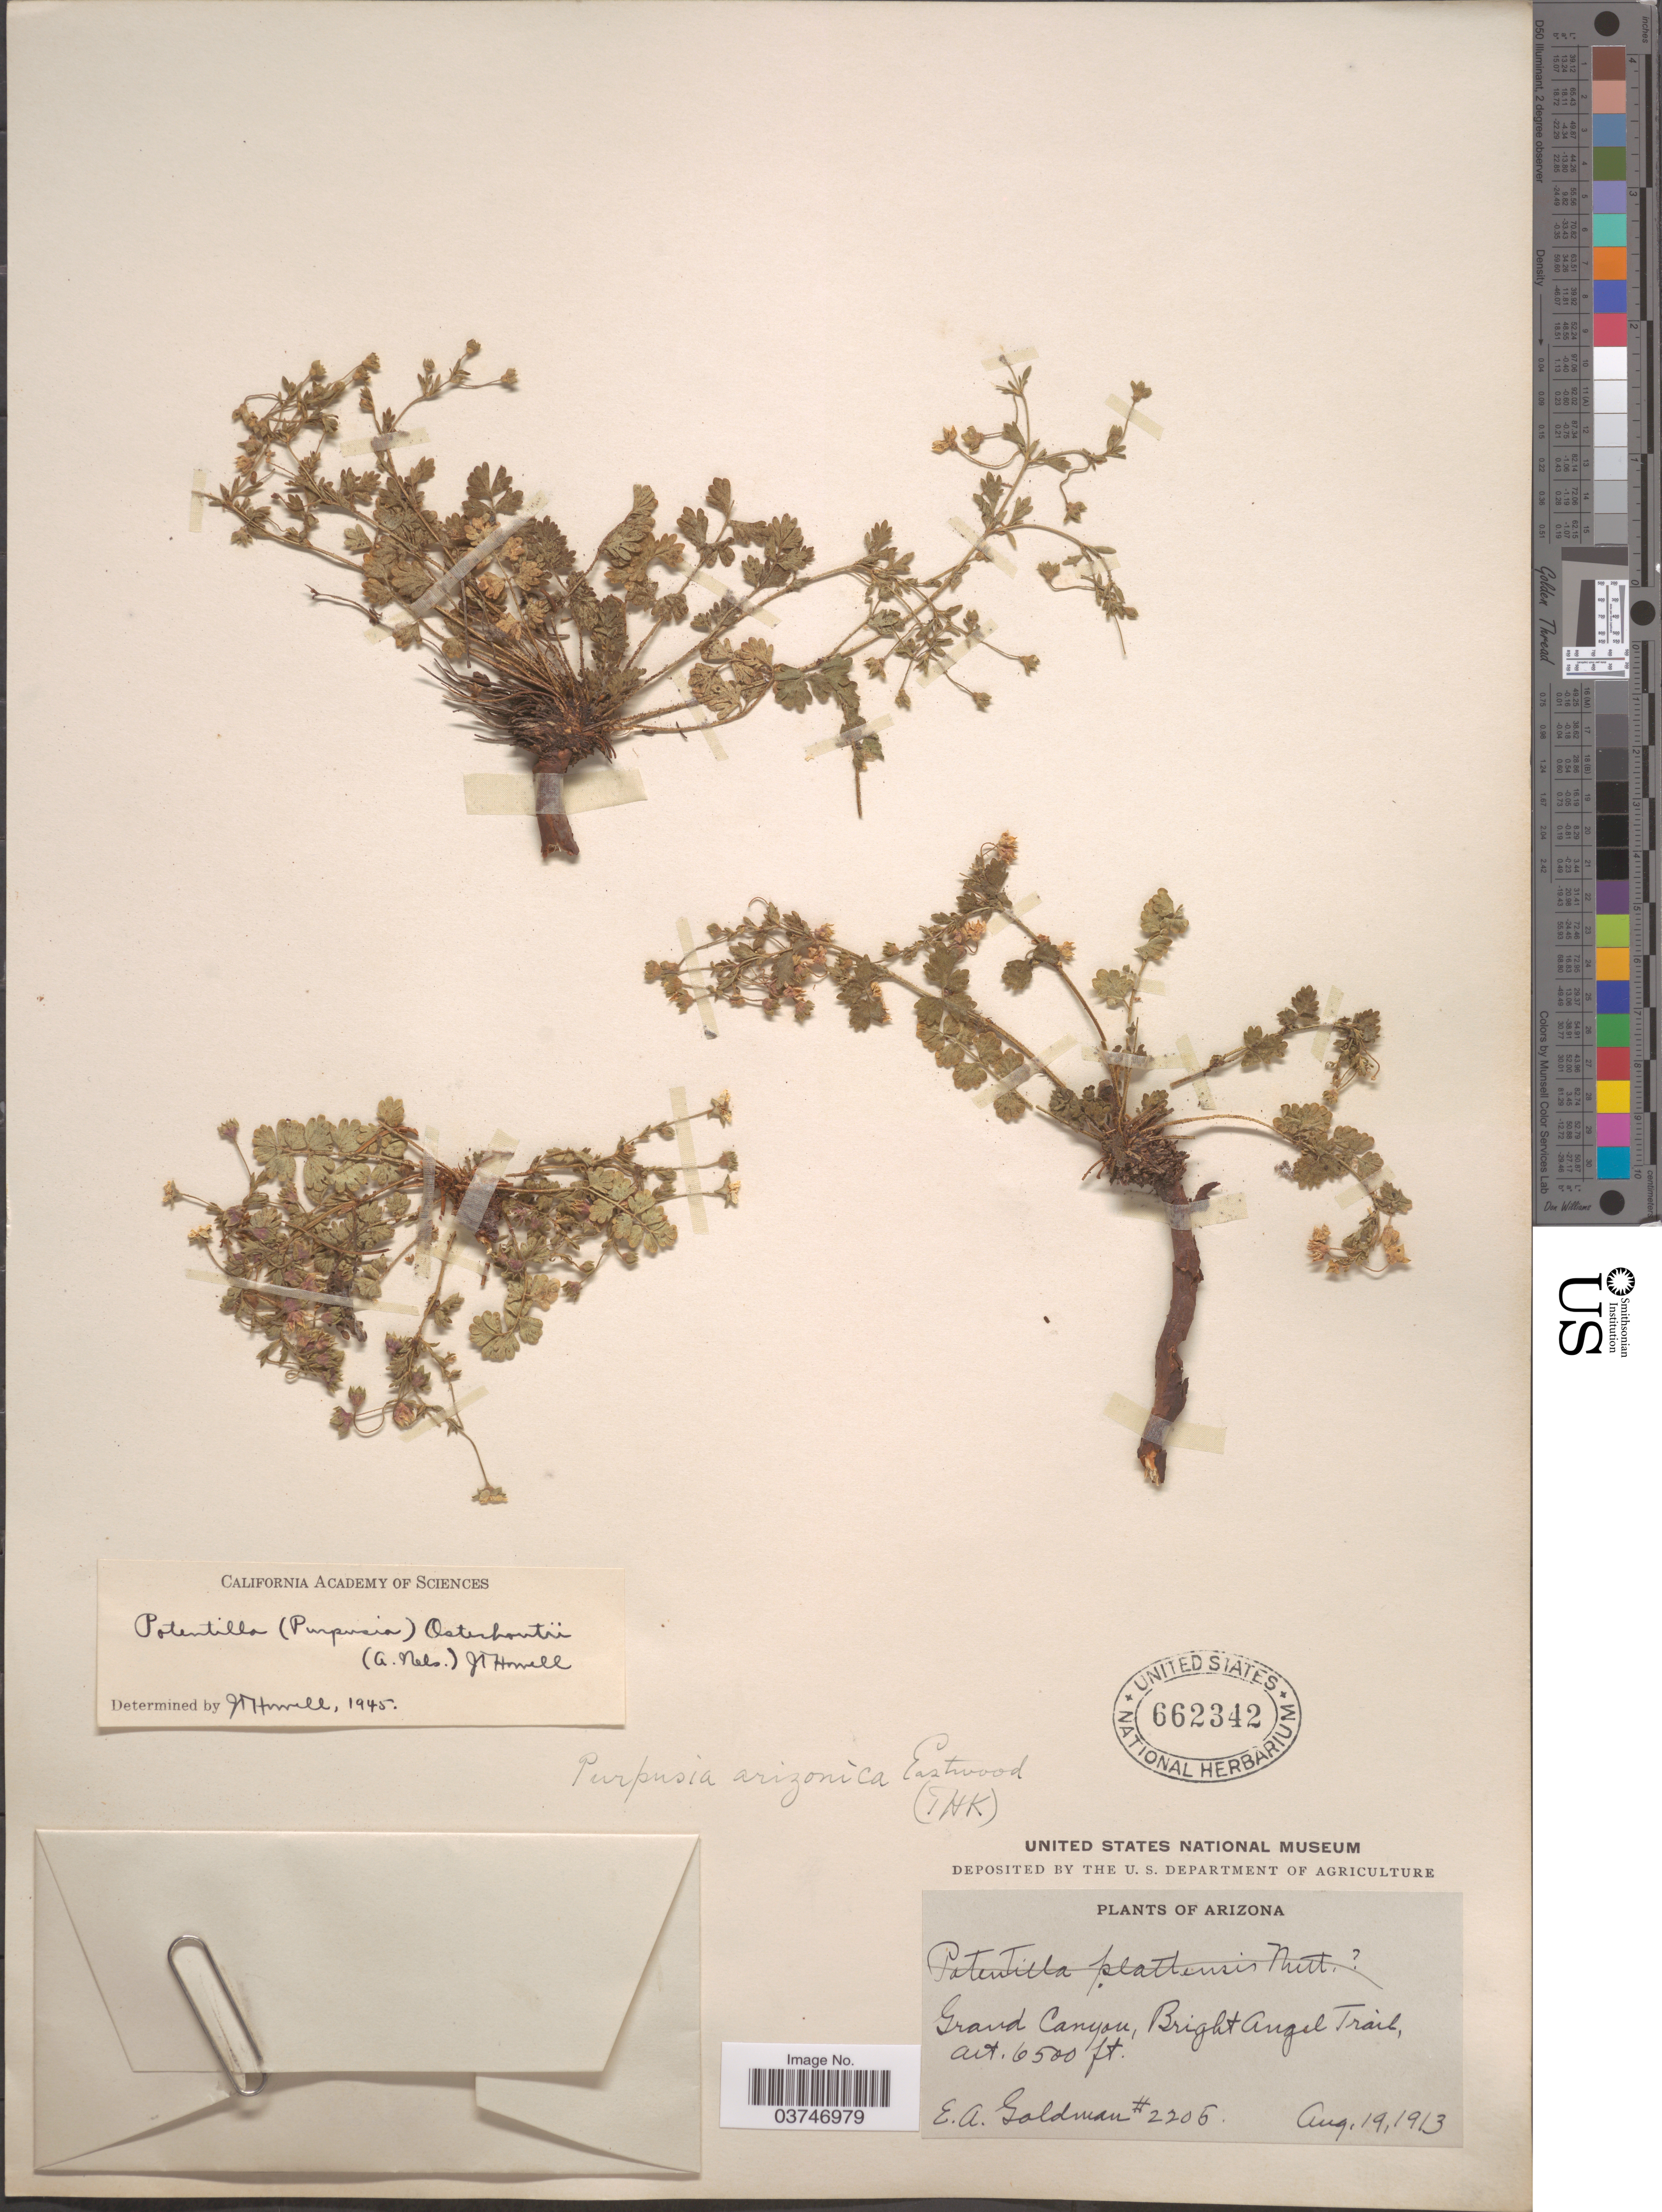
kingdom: Plantae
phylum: Tracheophyta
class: Magnoliopsida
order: Rosales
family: Rosaceae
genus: Potentilla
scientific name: Potentilla osterhoutii var. osterhoutii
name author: (A. Nelson) J.T. Howell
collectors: E. A. Goldman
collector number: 2205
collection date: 1913-08-19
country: United States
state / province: Arizona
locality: Grand Canyon, Bright Angel Trail.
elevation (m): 1981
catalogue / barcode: US 662342